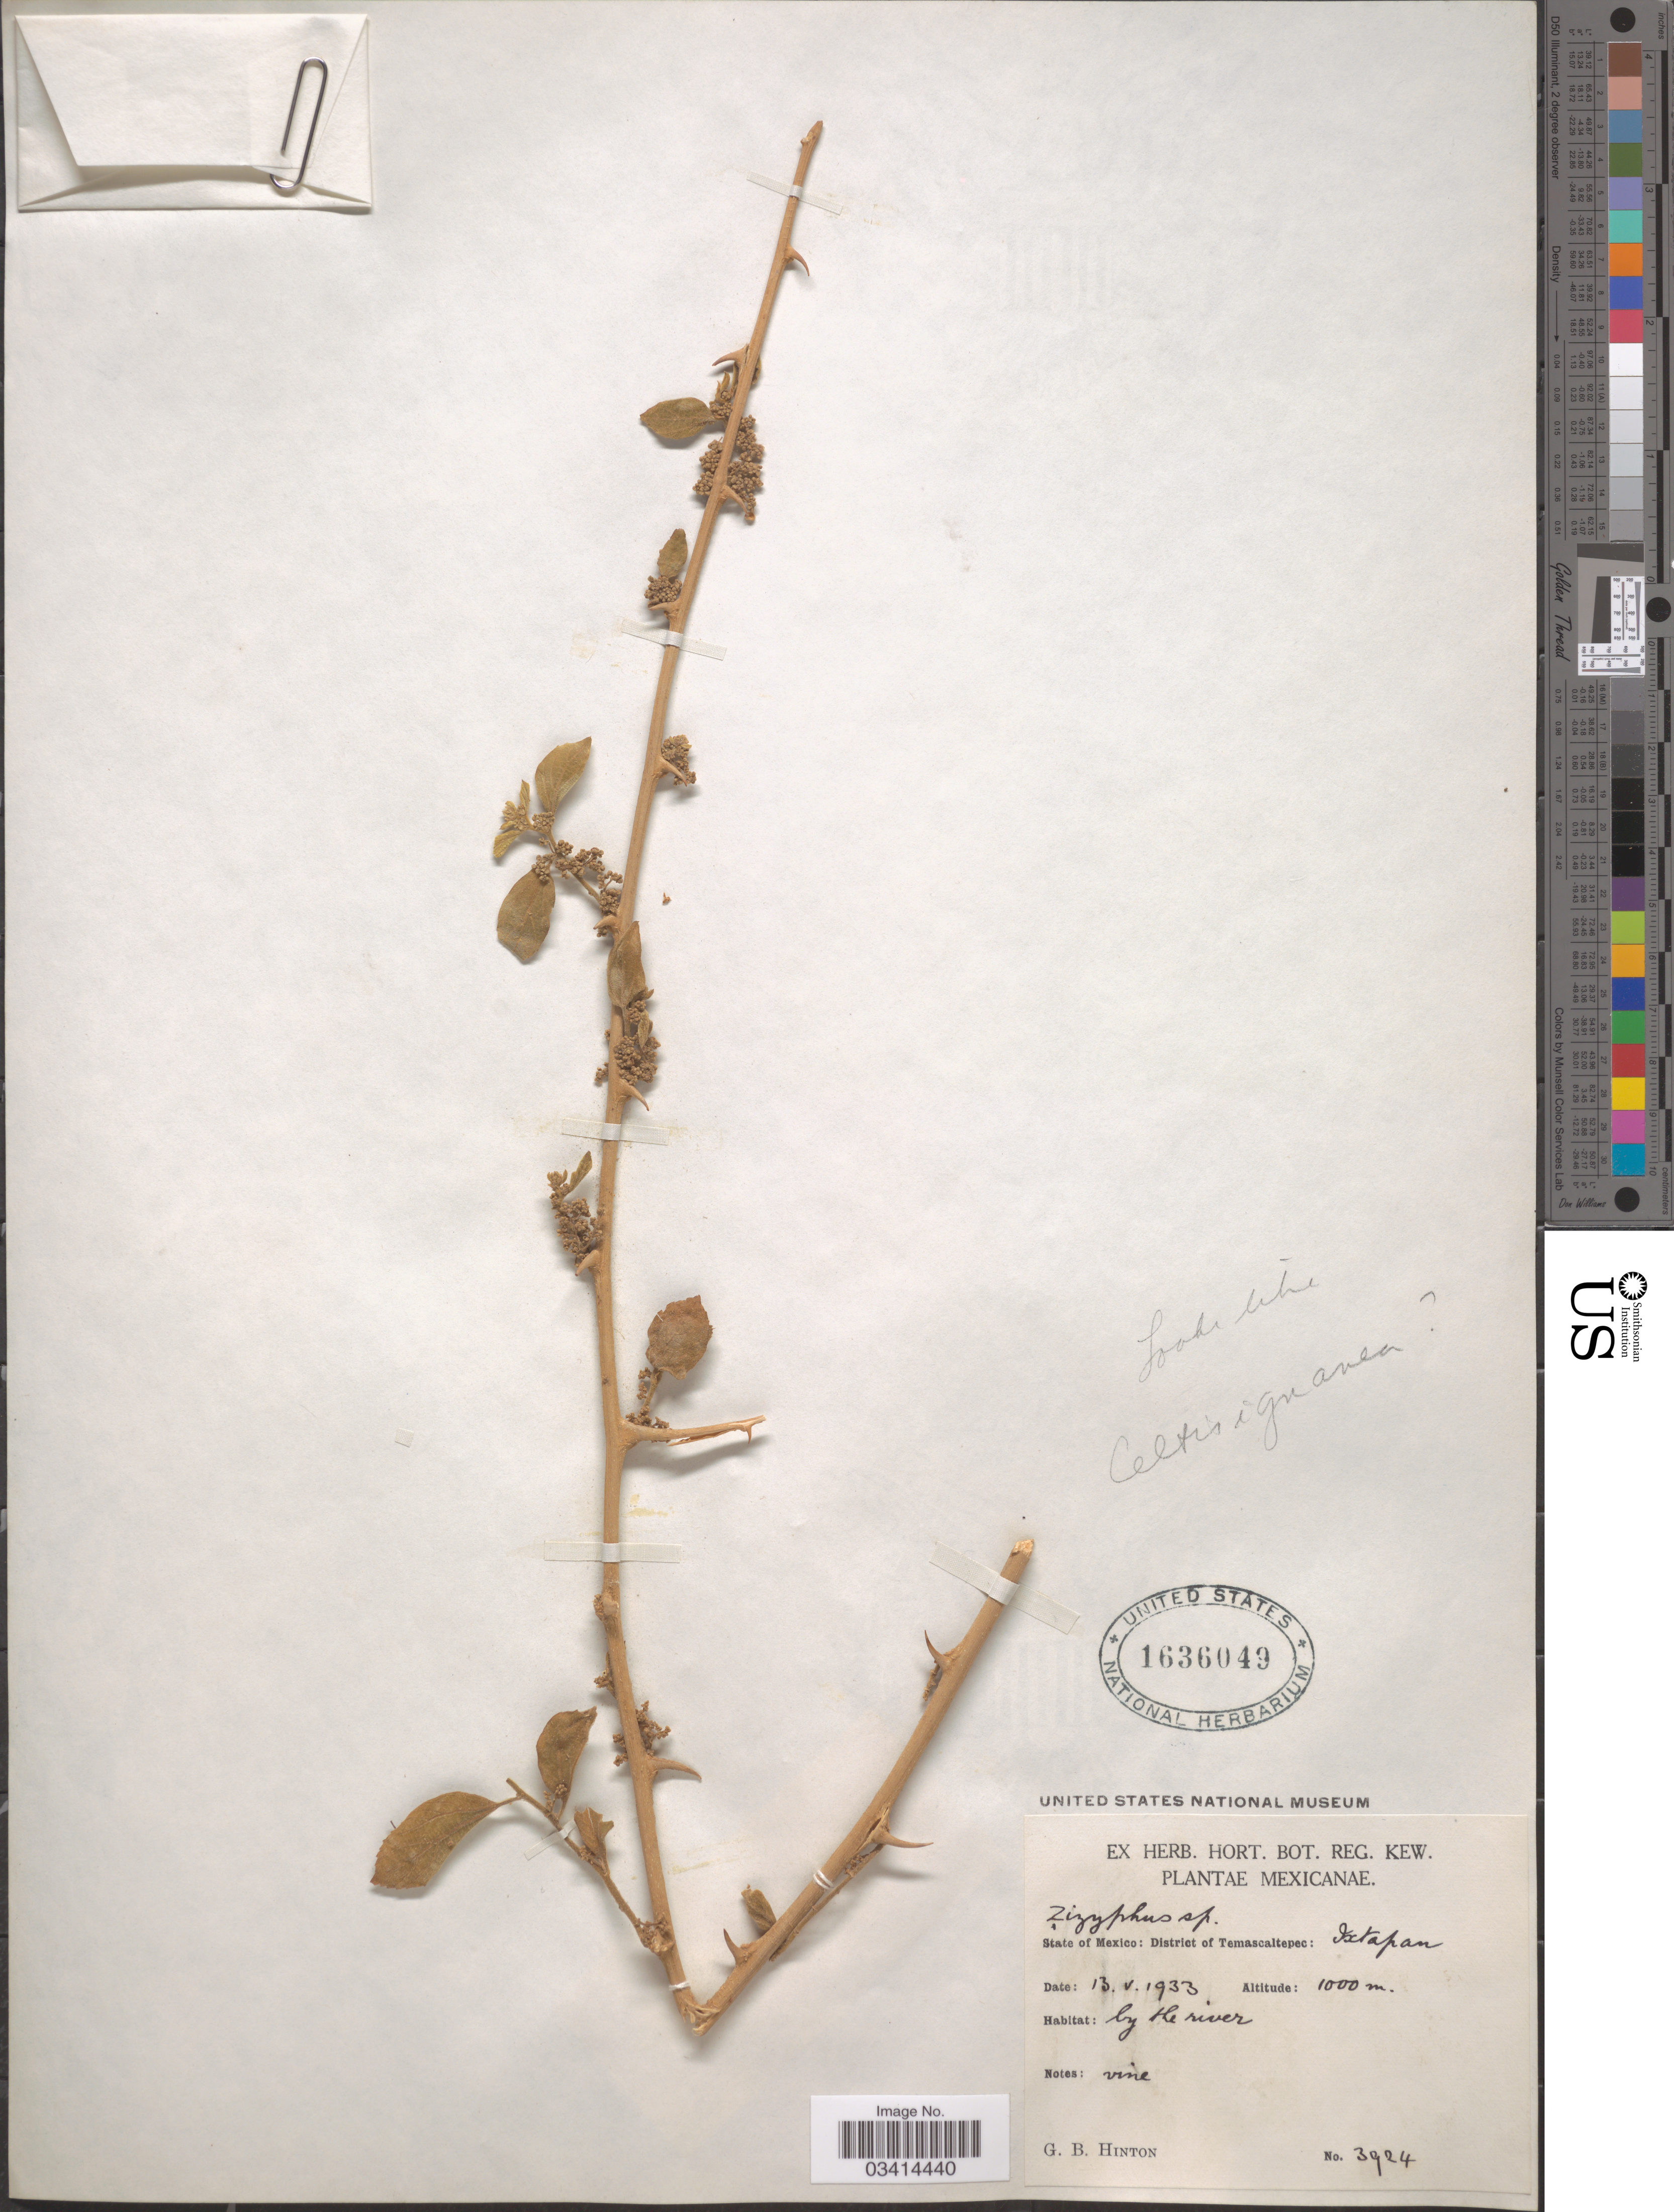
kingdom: Plantae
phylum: Tracheophyta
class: Magnoliopsida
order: Rosales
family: Cannabaceae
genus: Celtis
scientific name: Celtis iguanaea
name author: (Jacq.) Sarg.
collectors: G. B. Hinton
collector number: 3924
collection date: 1933-05-13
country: Mexico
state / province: México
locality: District of Temascaltepec: Ixtapan.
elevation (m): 1000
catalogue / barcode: US 1636049